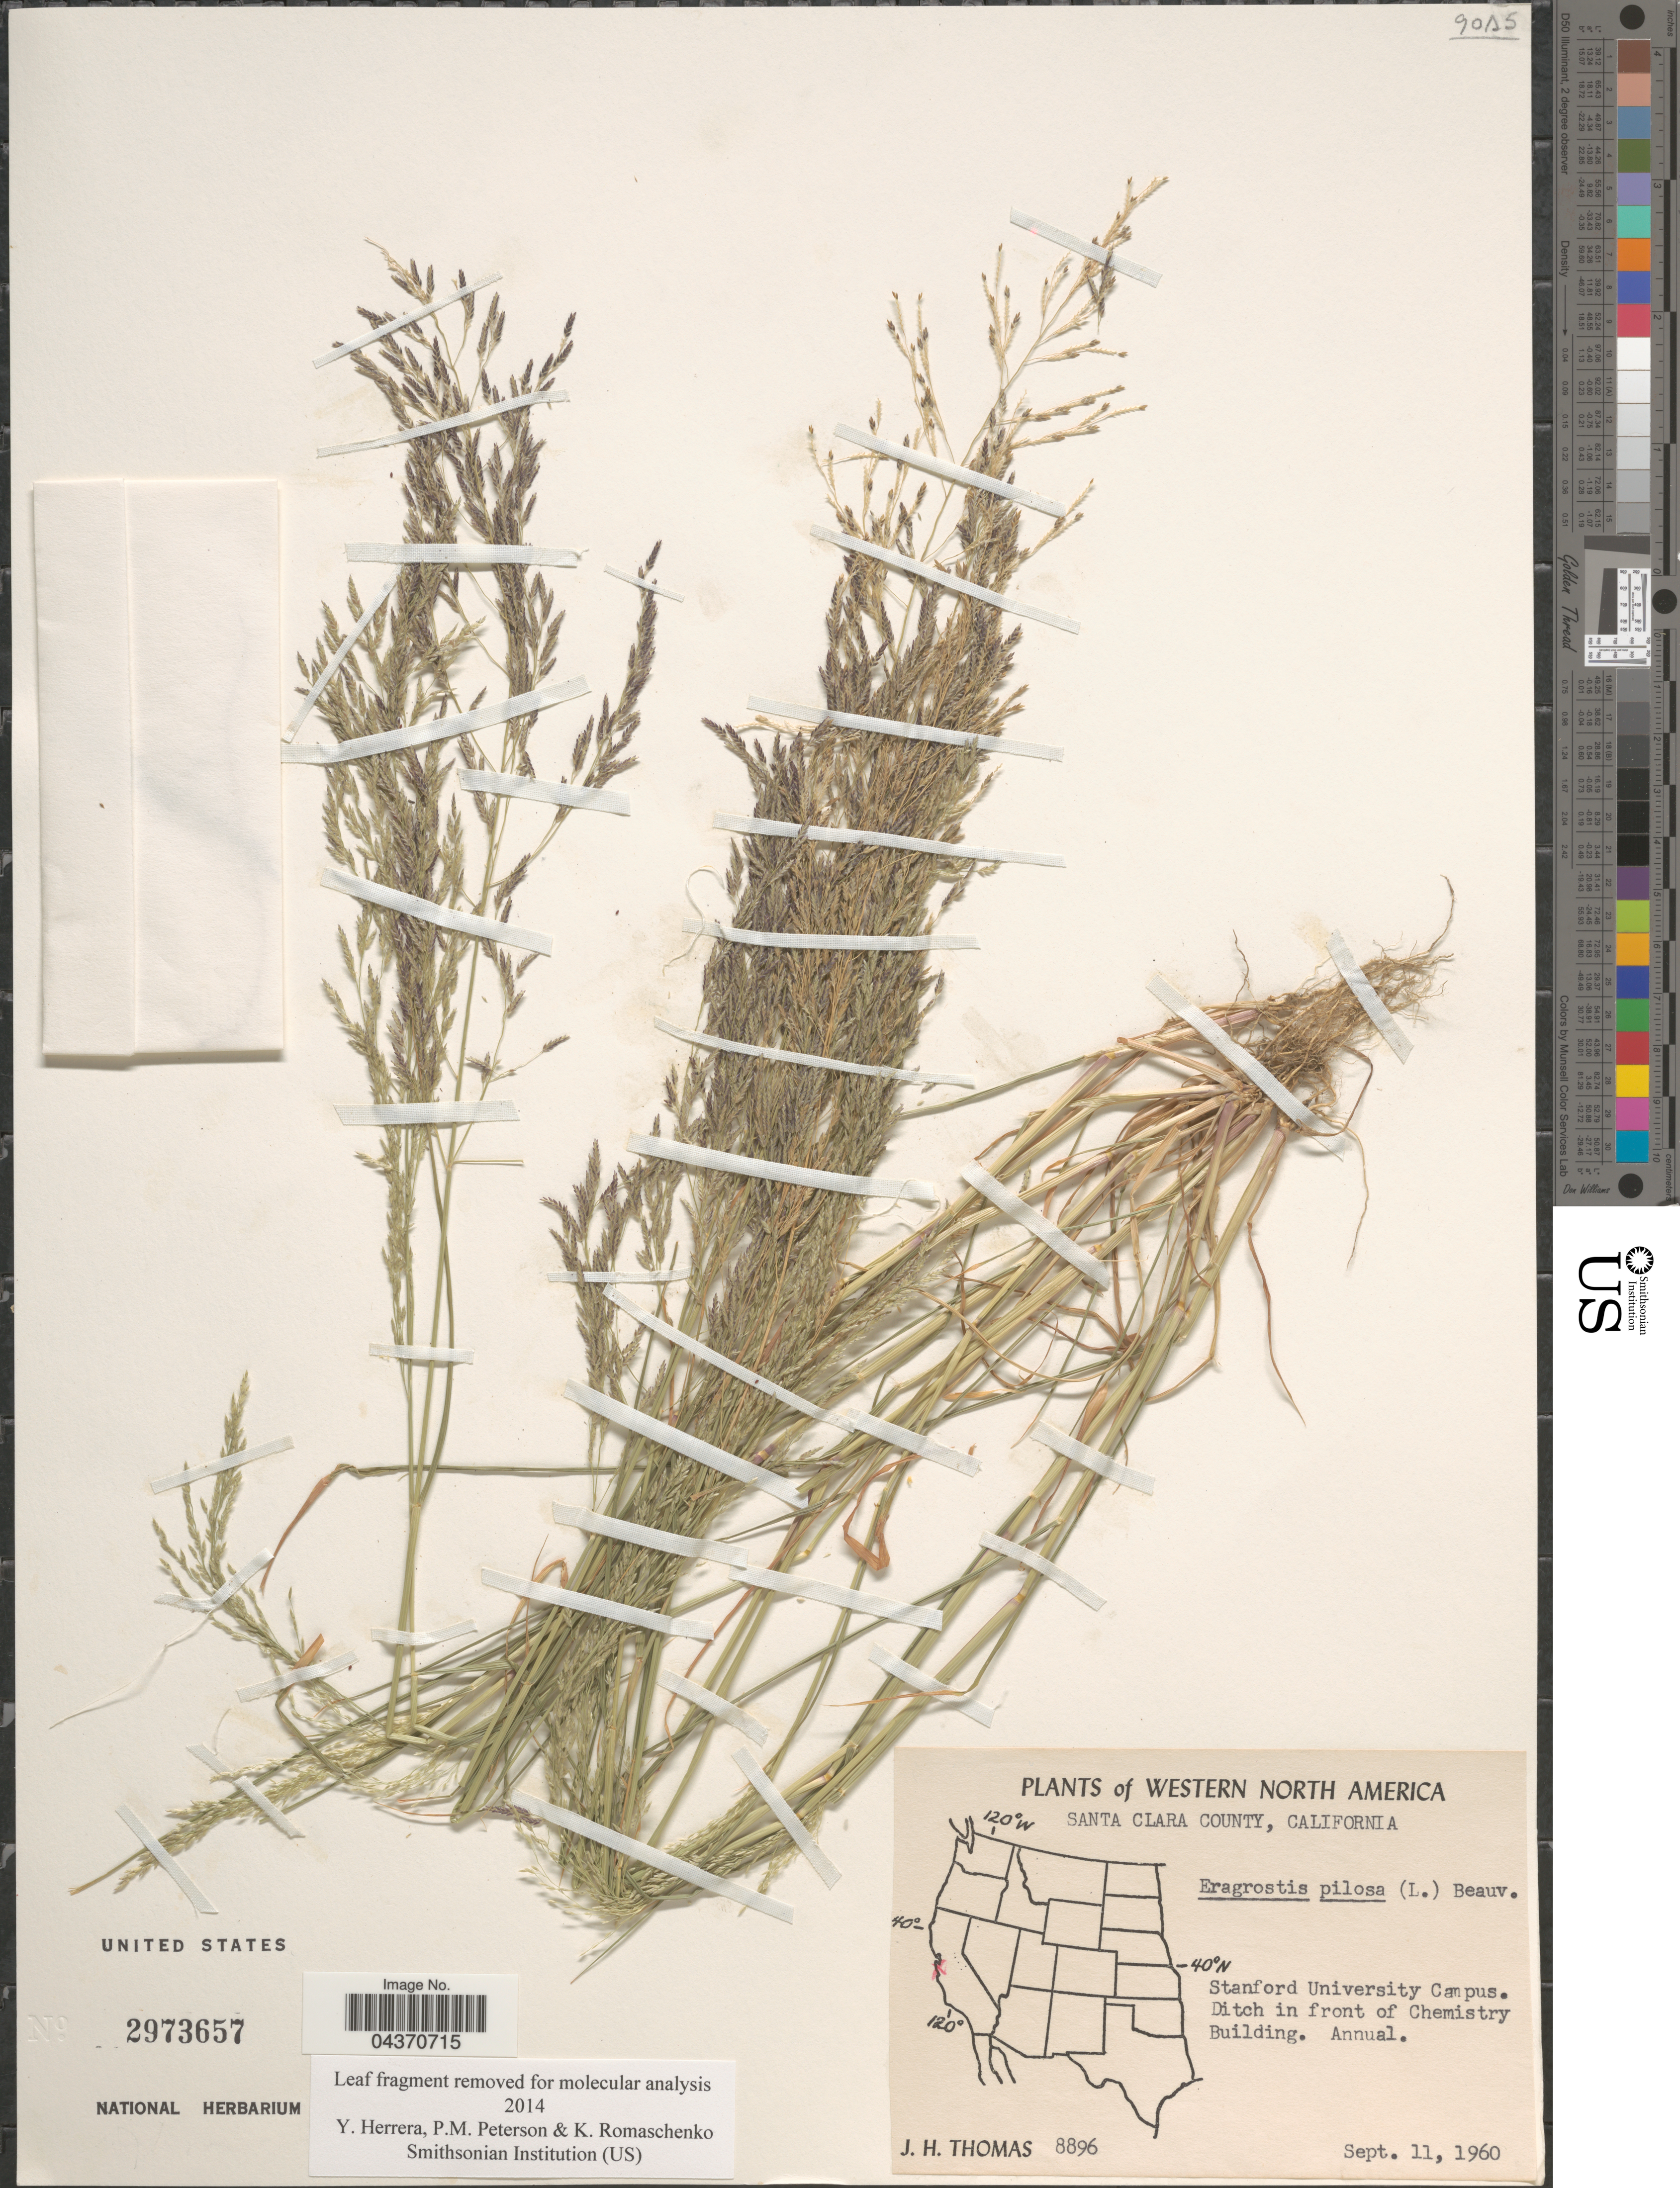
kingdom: Plantae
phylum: Tracheophyta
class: Liliopsida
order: Poales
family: Poaceae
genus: Eragrostis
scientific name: Eragrostis pilosa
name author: (L.) P. Beauv.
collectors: J. H. Thomas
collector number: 8896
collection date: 1960-09-11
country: United States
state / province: California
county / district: Santa Clara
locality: Western North America. Santa Clara County. Stanford University Campus. Ditch in front of Chemistry Building.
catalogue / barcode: US 2973657